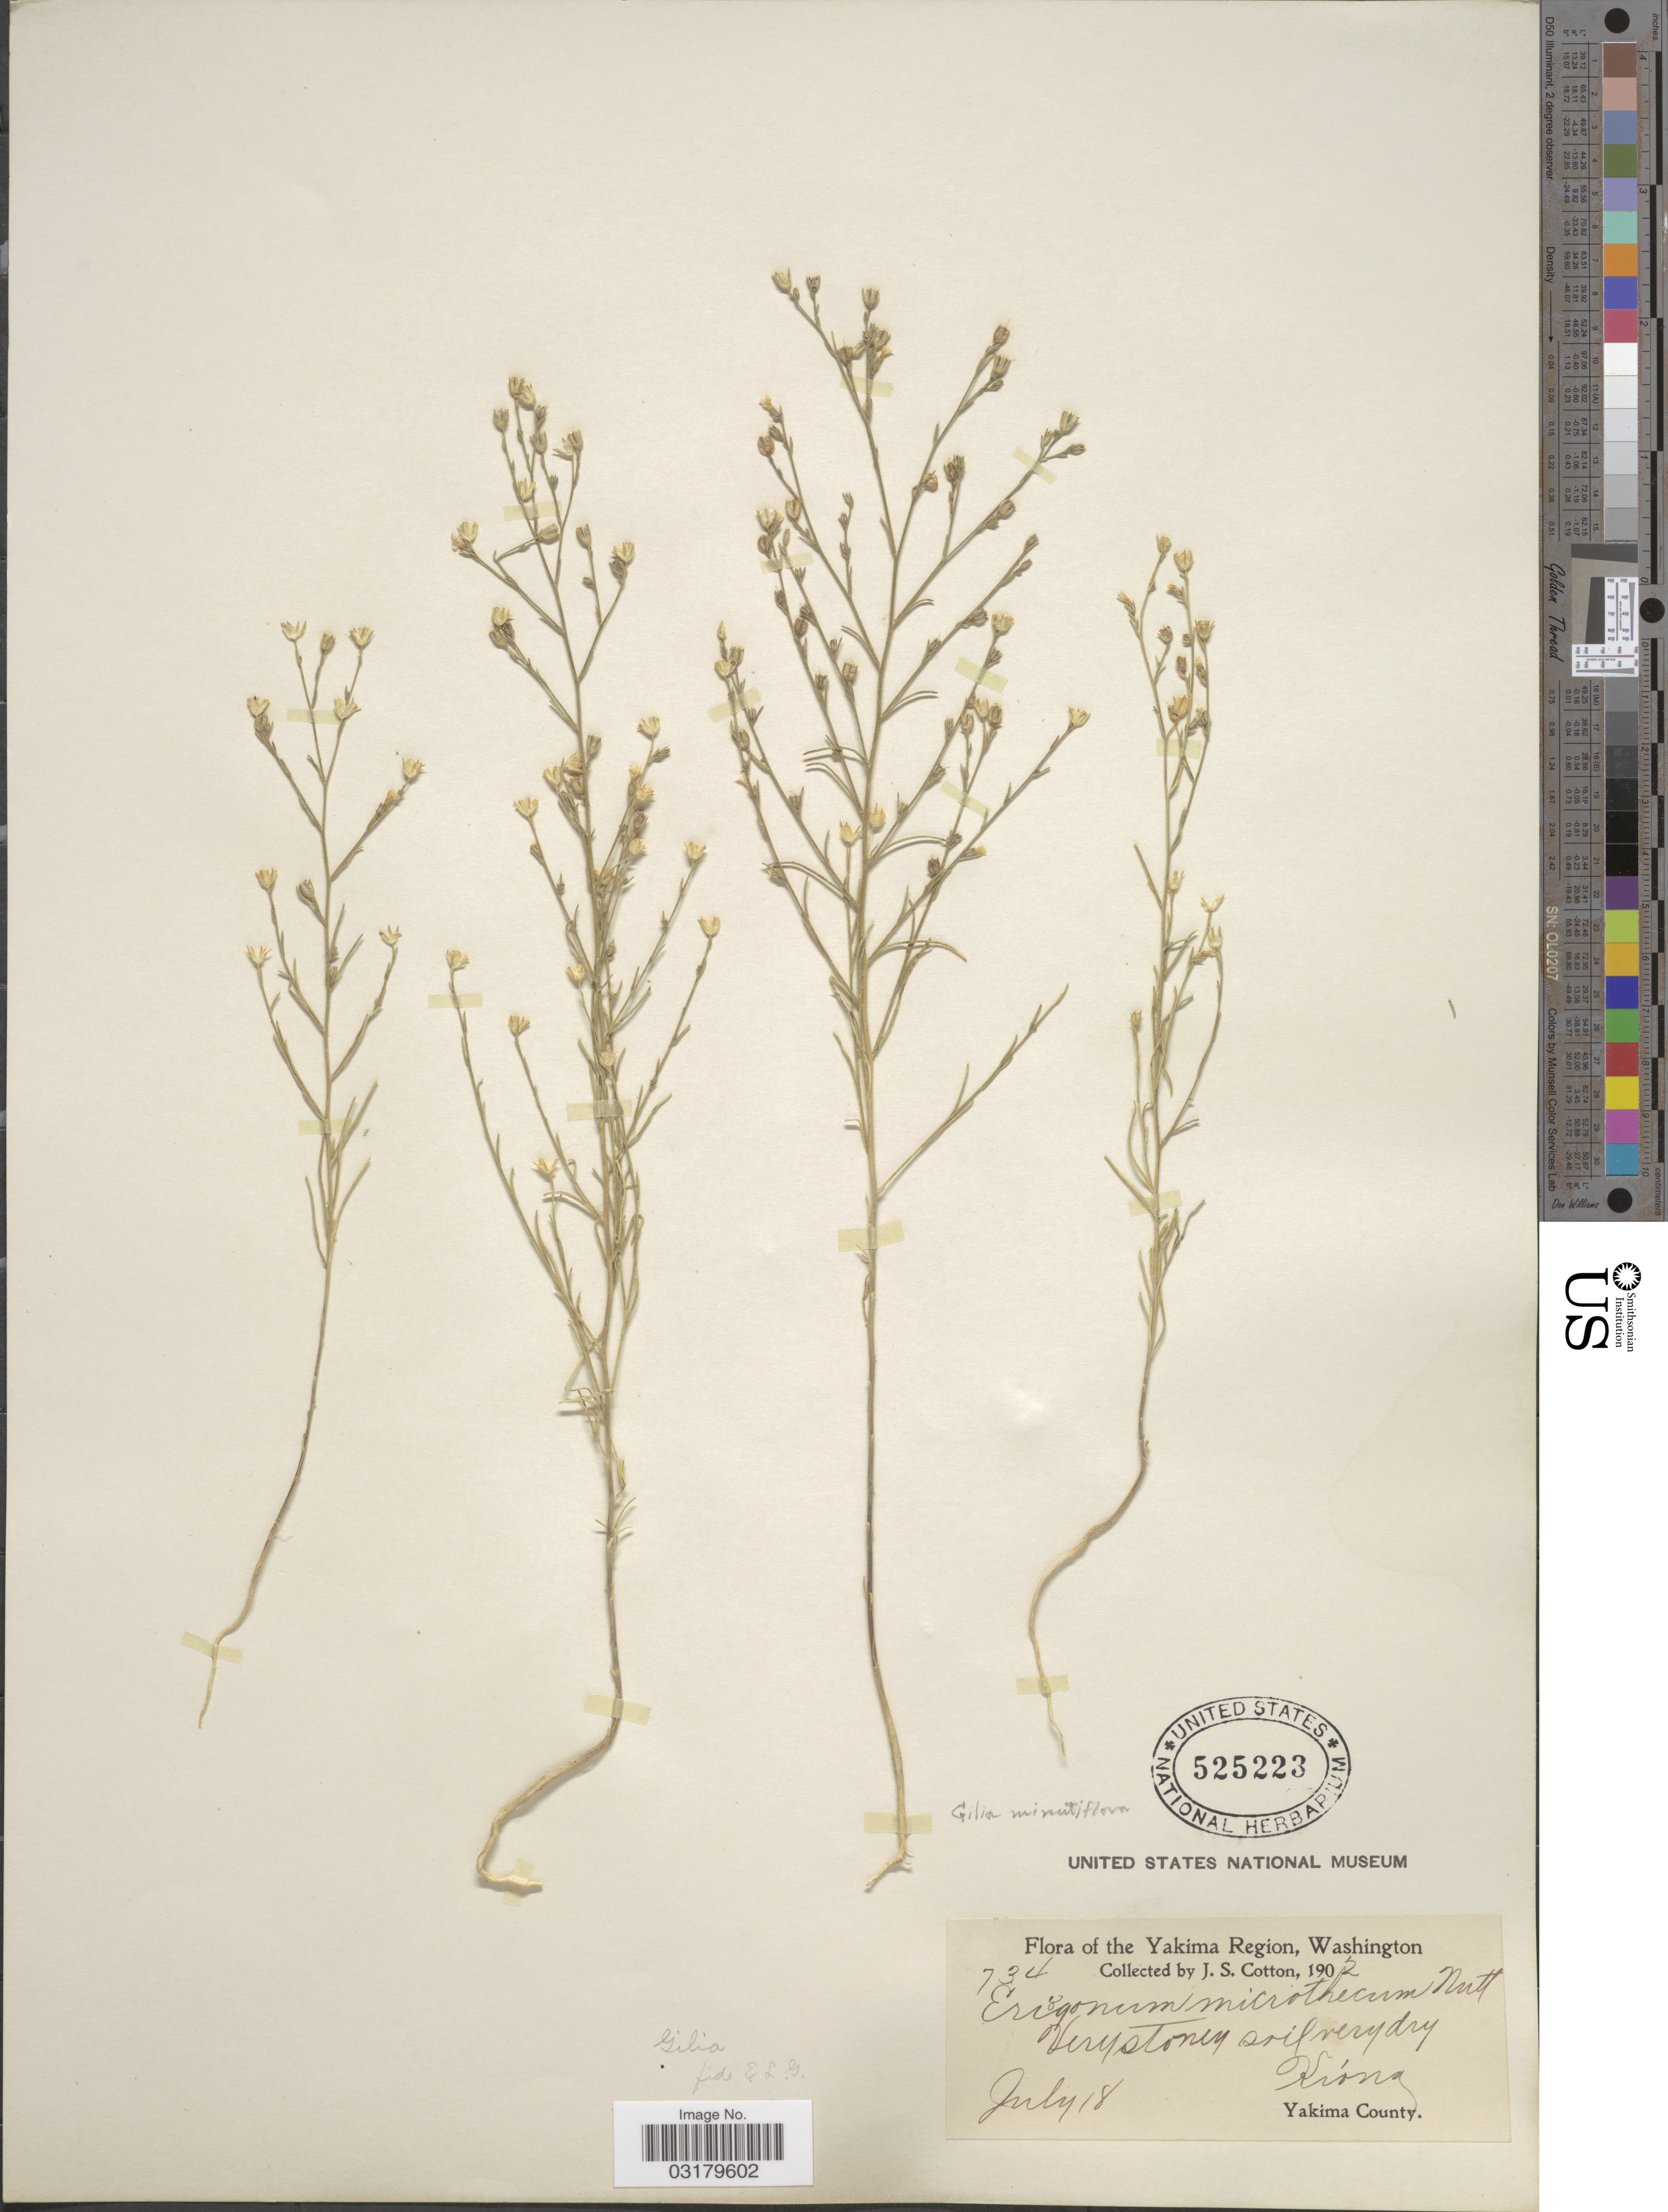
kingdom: Plantae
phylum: Tracheophyta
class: Magnoliopsida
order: Ericales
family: Polemoniaceae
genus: Microgilia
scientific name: Microgilia minutiflora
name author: (J.M. Porter & L.A. Johnson) Benth.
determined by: Strong, Mark T., (BOT), Smithsonian Institution - National Museum of Natural History (UNITED STATES)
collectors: J. S. Cotton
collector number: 734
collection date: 1902-07-18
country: United States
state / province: Washington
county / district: Yakima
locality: Yakima Region. Kiona, Yakima County.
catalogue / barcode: US 525223